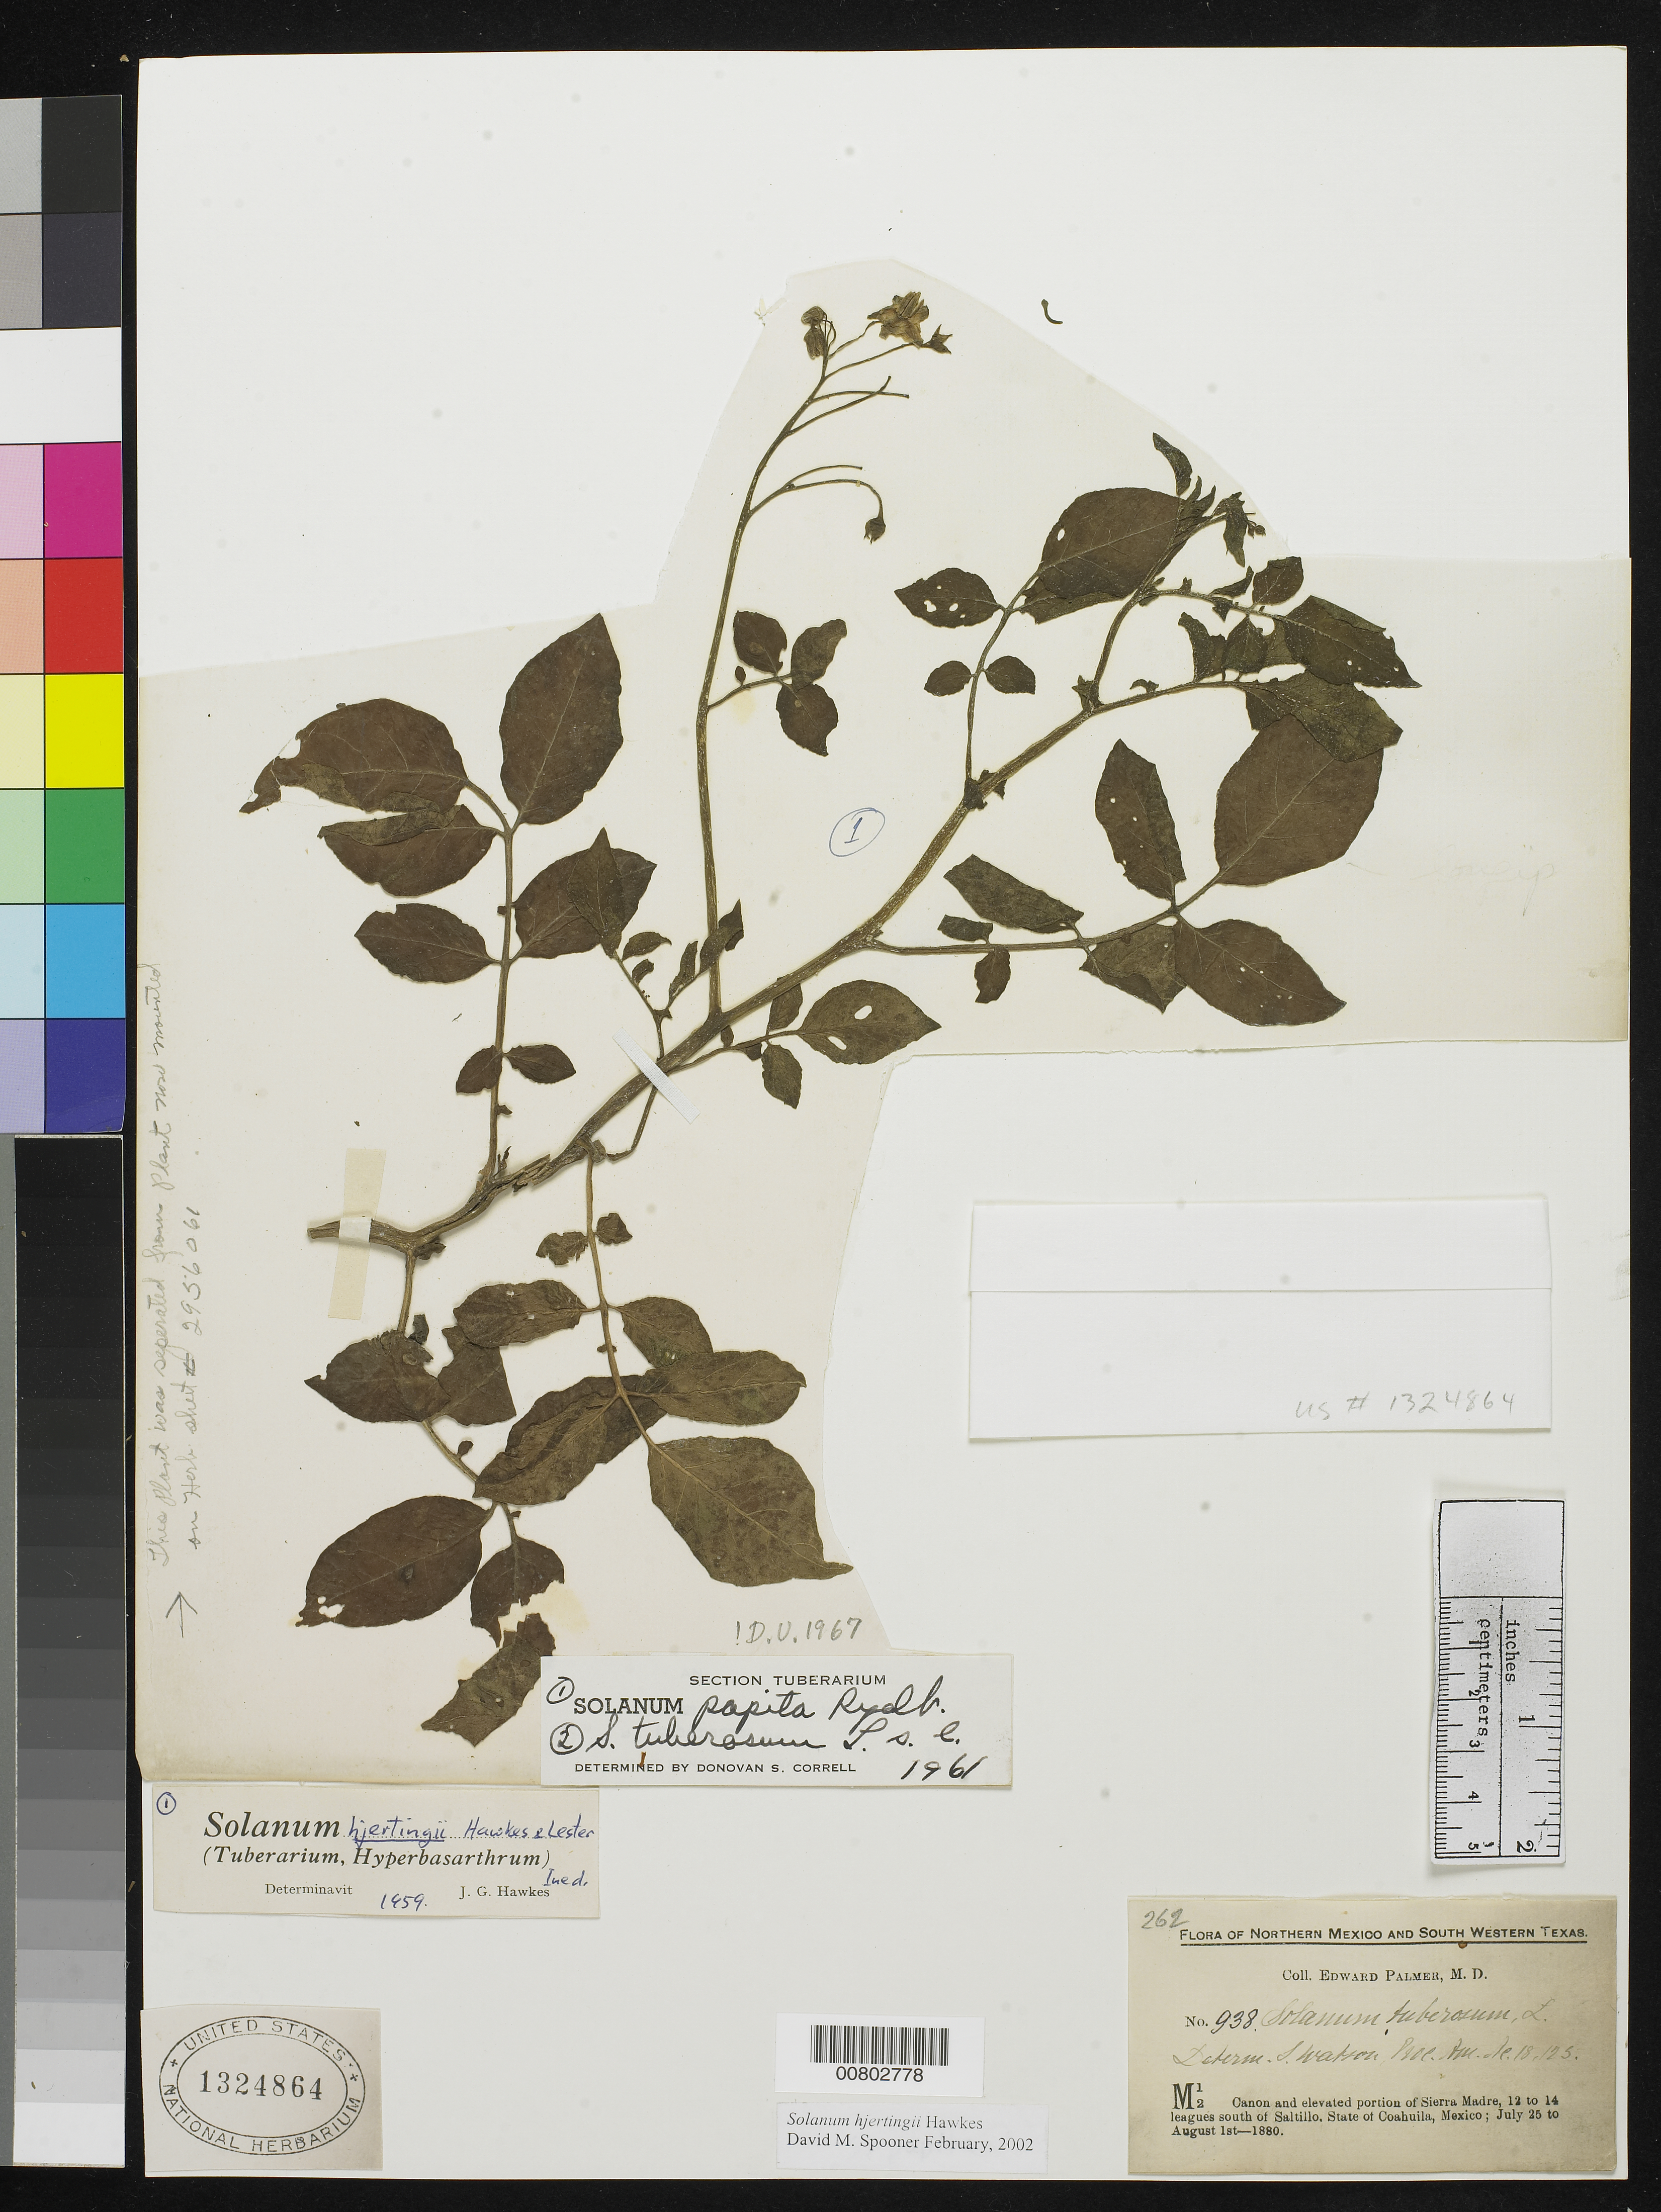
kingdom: Plantae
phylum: Tracheophyta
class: Magnoliopsida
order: Solanales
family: Solanaceae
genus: Solanum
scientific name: Solanum hjertingii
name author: Hawkes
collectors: E. Palmer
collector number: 938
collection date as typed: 25 Jul 1880 to 01 Aug 1880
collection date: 1880-07-25/1880-08-01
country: Mexico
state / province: Coahuila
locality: M12. Cañon and elevated portion of Sierra Madre, 12 to 14 leagues south of Saltillo, Coahuila.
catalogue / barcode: US 1324864